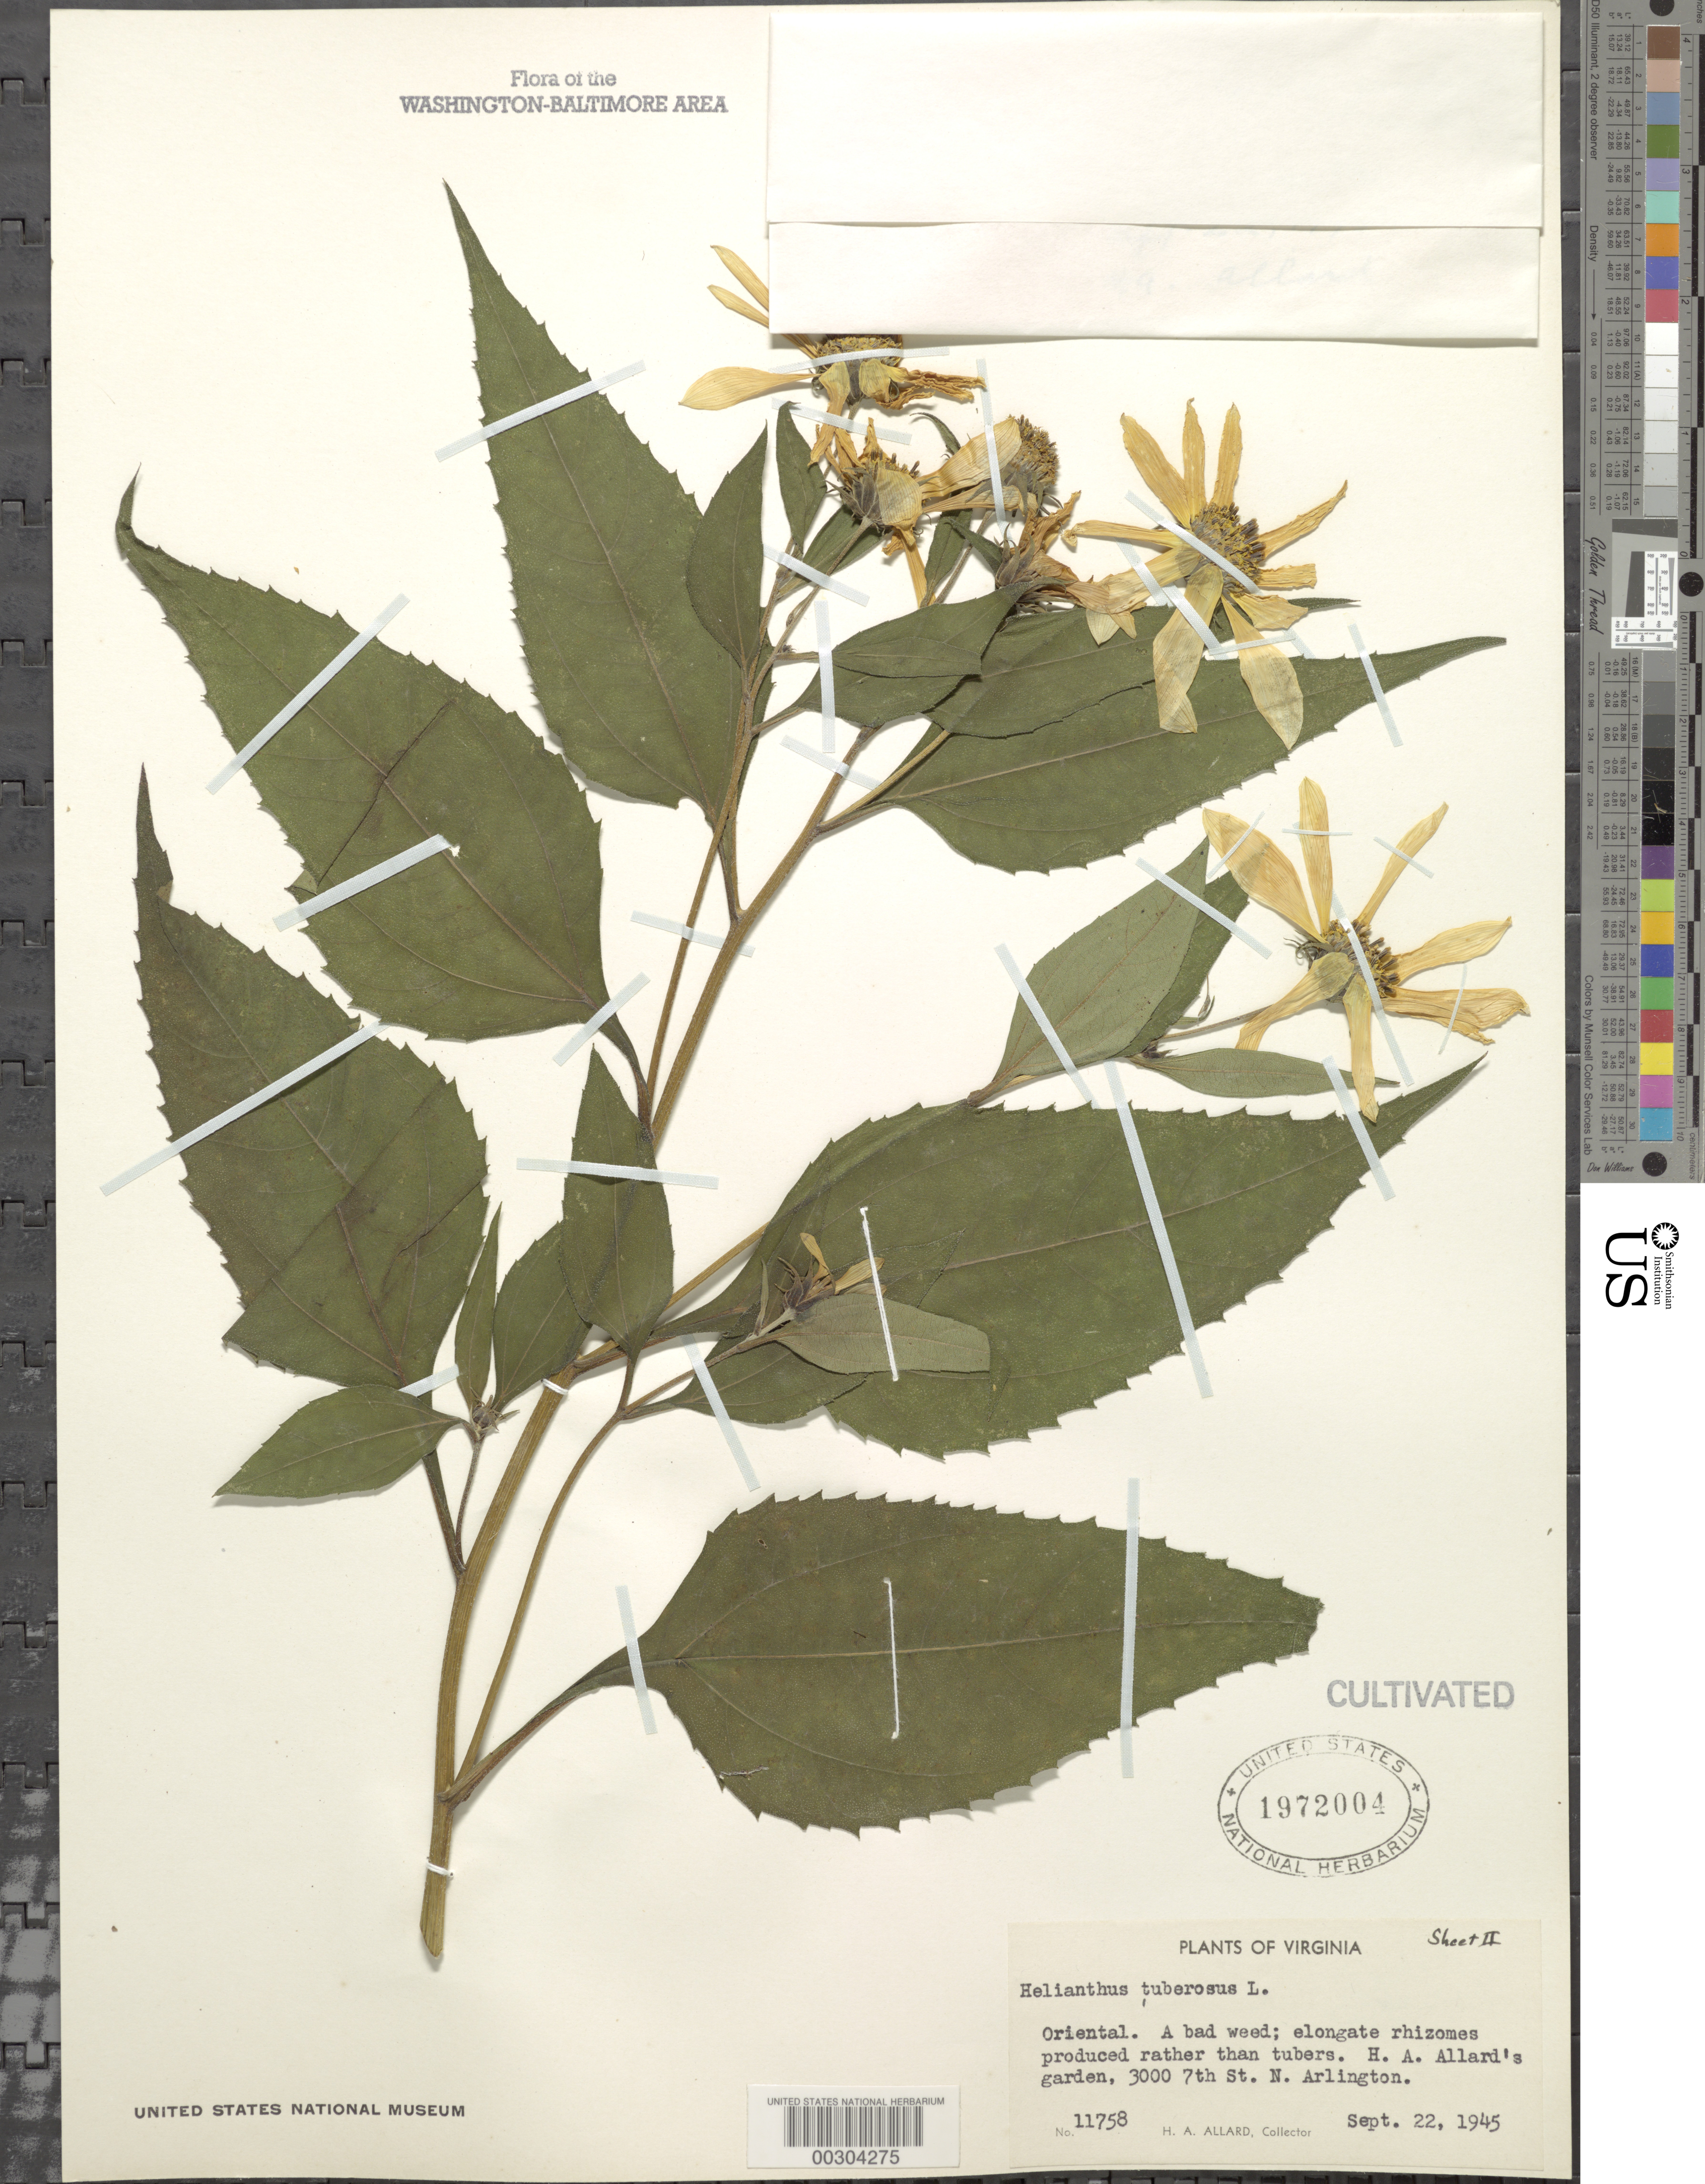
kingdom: Plantae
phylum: Tracheophyta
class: Magnoliopsida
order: Asterales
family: Asteraceae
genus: Helianthus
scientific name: Helianthus tuberosus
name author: L.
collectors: H. A. Allard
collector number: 11758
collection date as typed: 22 Sep 1945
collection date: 1945-09-22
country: United States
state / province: Virginia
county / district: Arlington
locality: Arlington, 3000 7th St N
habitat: Garden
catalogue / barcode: US 1972004